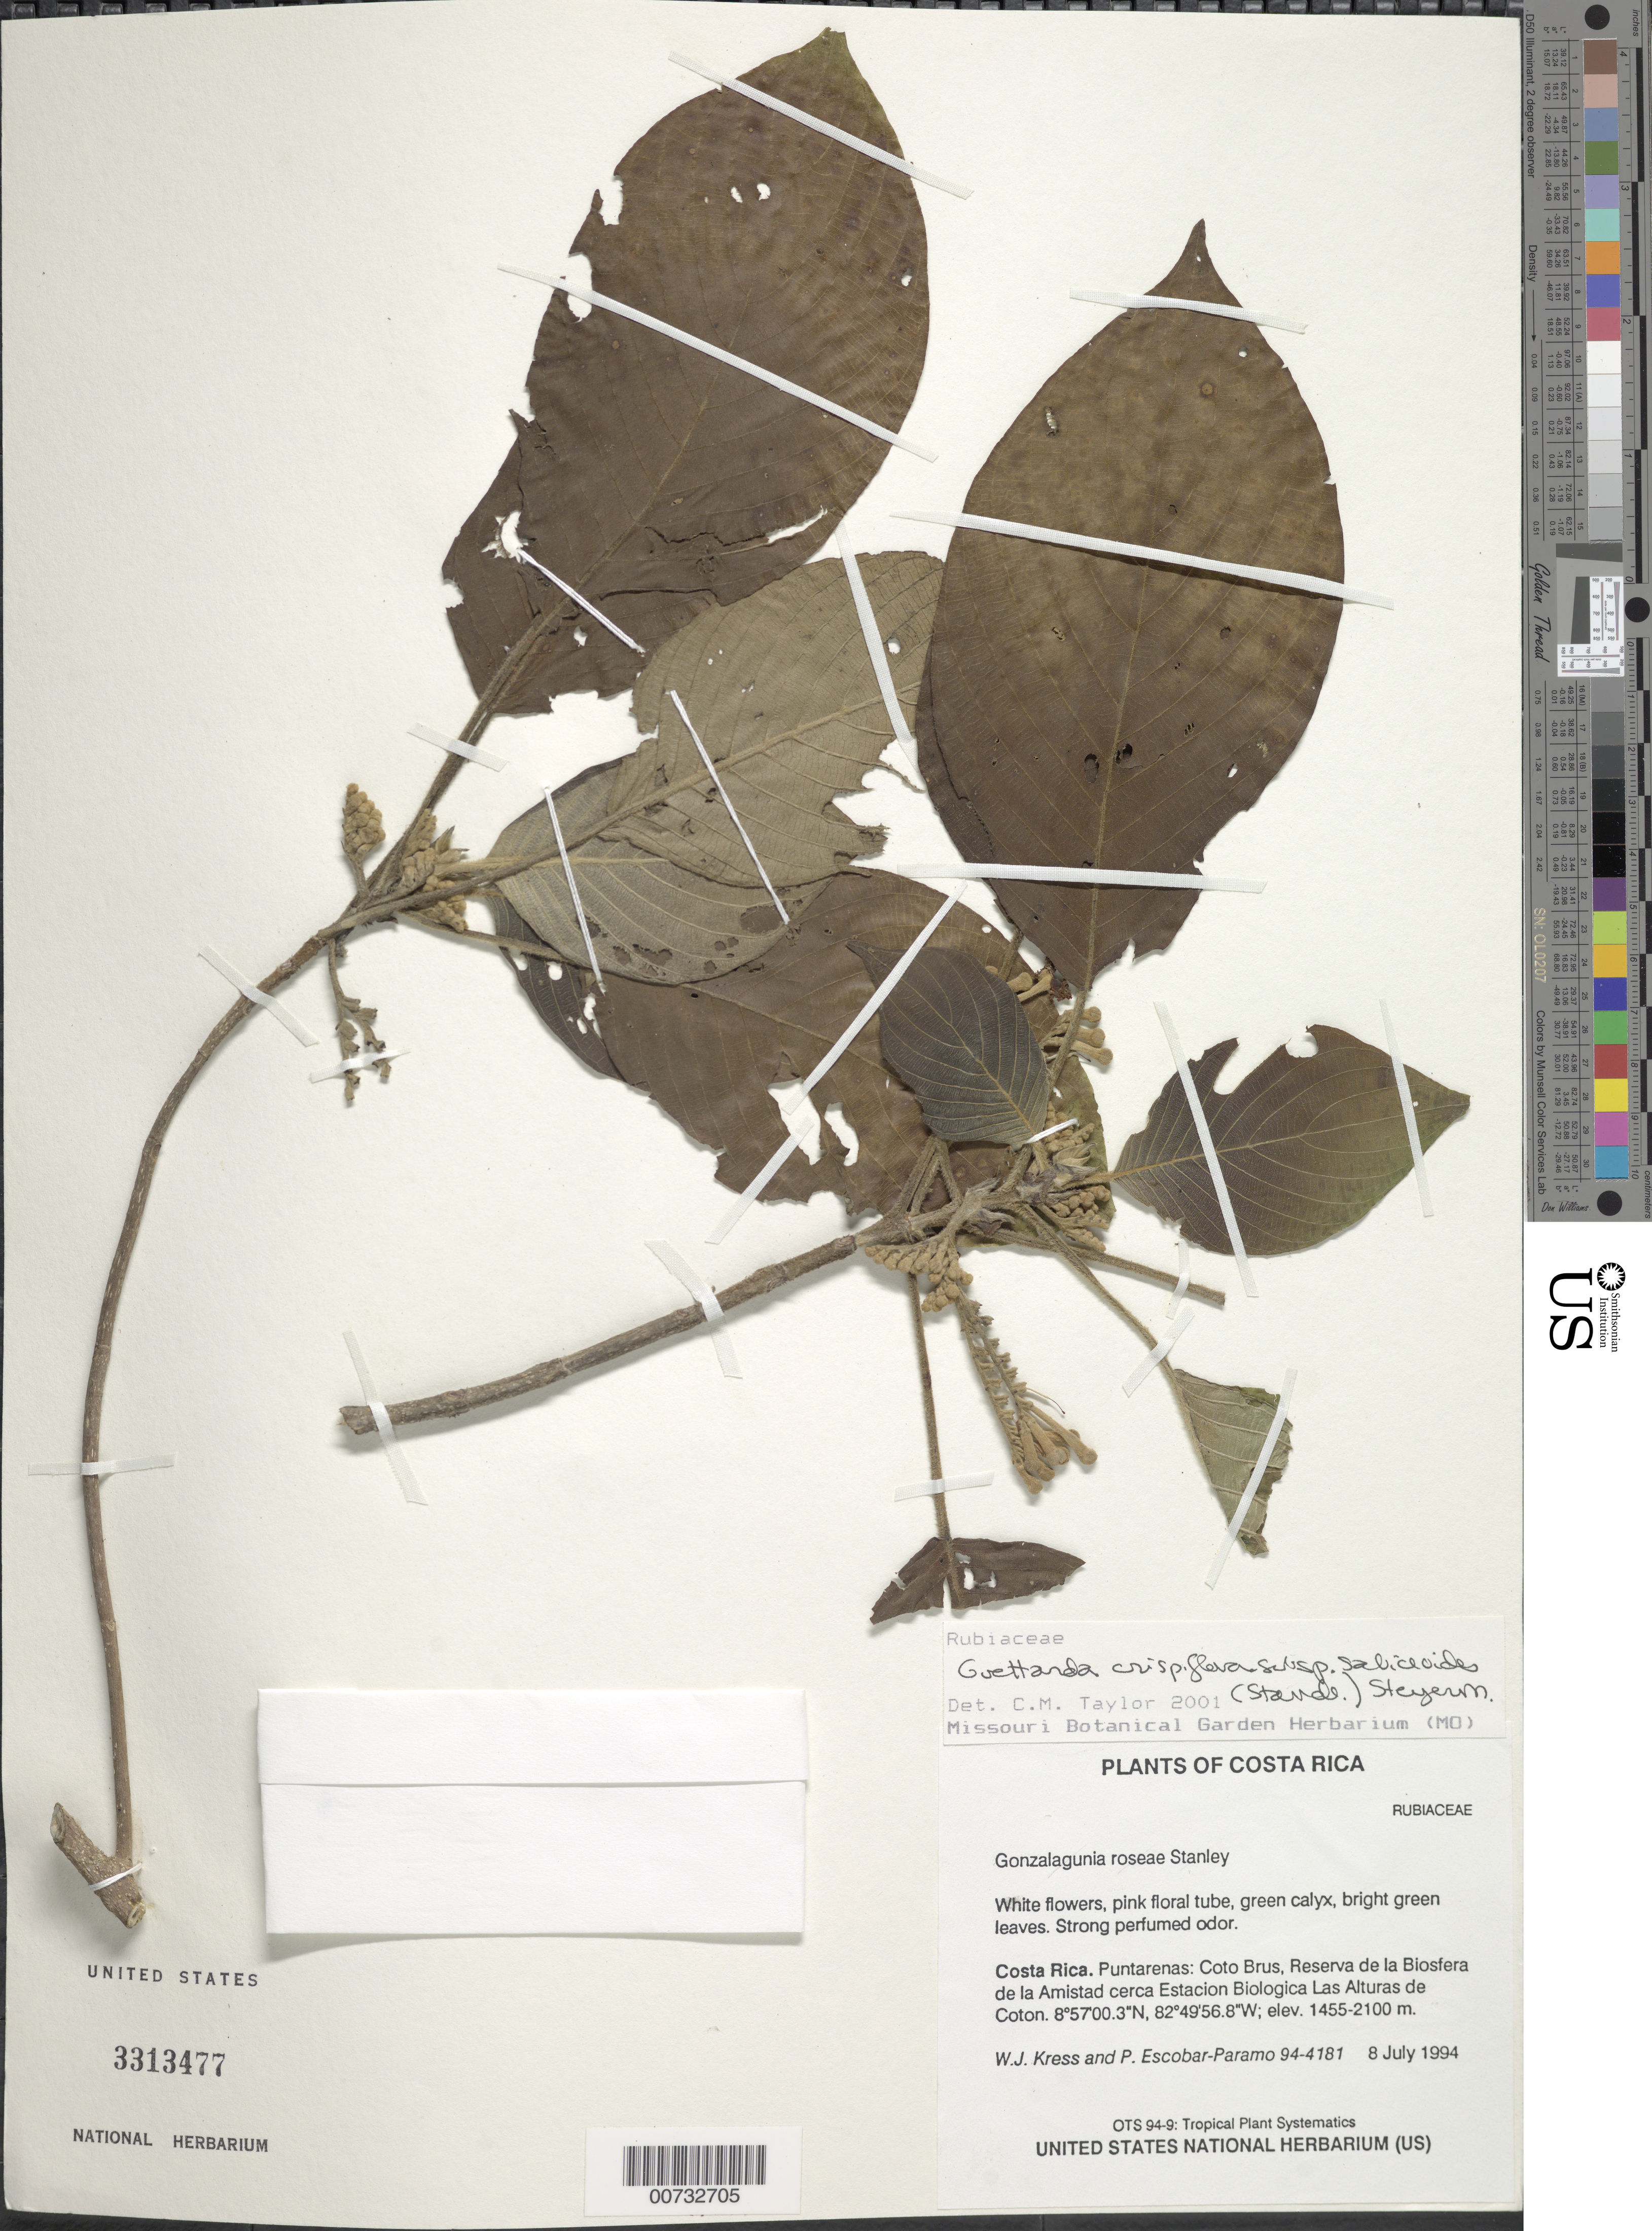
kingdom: Plantae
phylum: Tracheophyta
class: Magnoliopsida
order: Gentianales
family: Rubiaceae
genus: Guettarda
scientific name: Guettarda crispiflora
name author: Vahl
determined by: Taylor, Charlotte M.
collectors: W. J. Kress & P. Escobar-Páramo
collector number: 94-4181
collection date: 1994-07-08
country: Costa Rica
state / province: Puntarenas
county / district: Coto Brus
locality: Reserva de la Biosfera de la Amistad; cerca Estacion Biologica Las Alturas de Coton.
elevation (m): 1455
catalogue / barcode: US 3313477